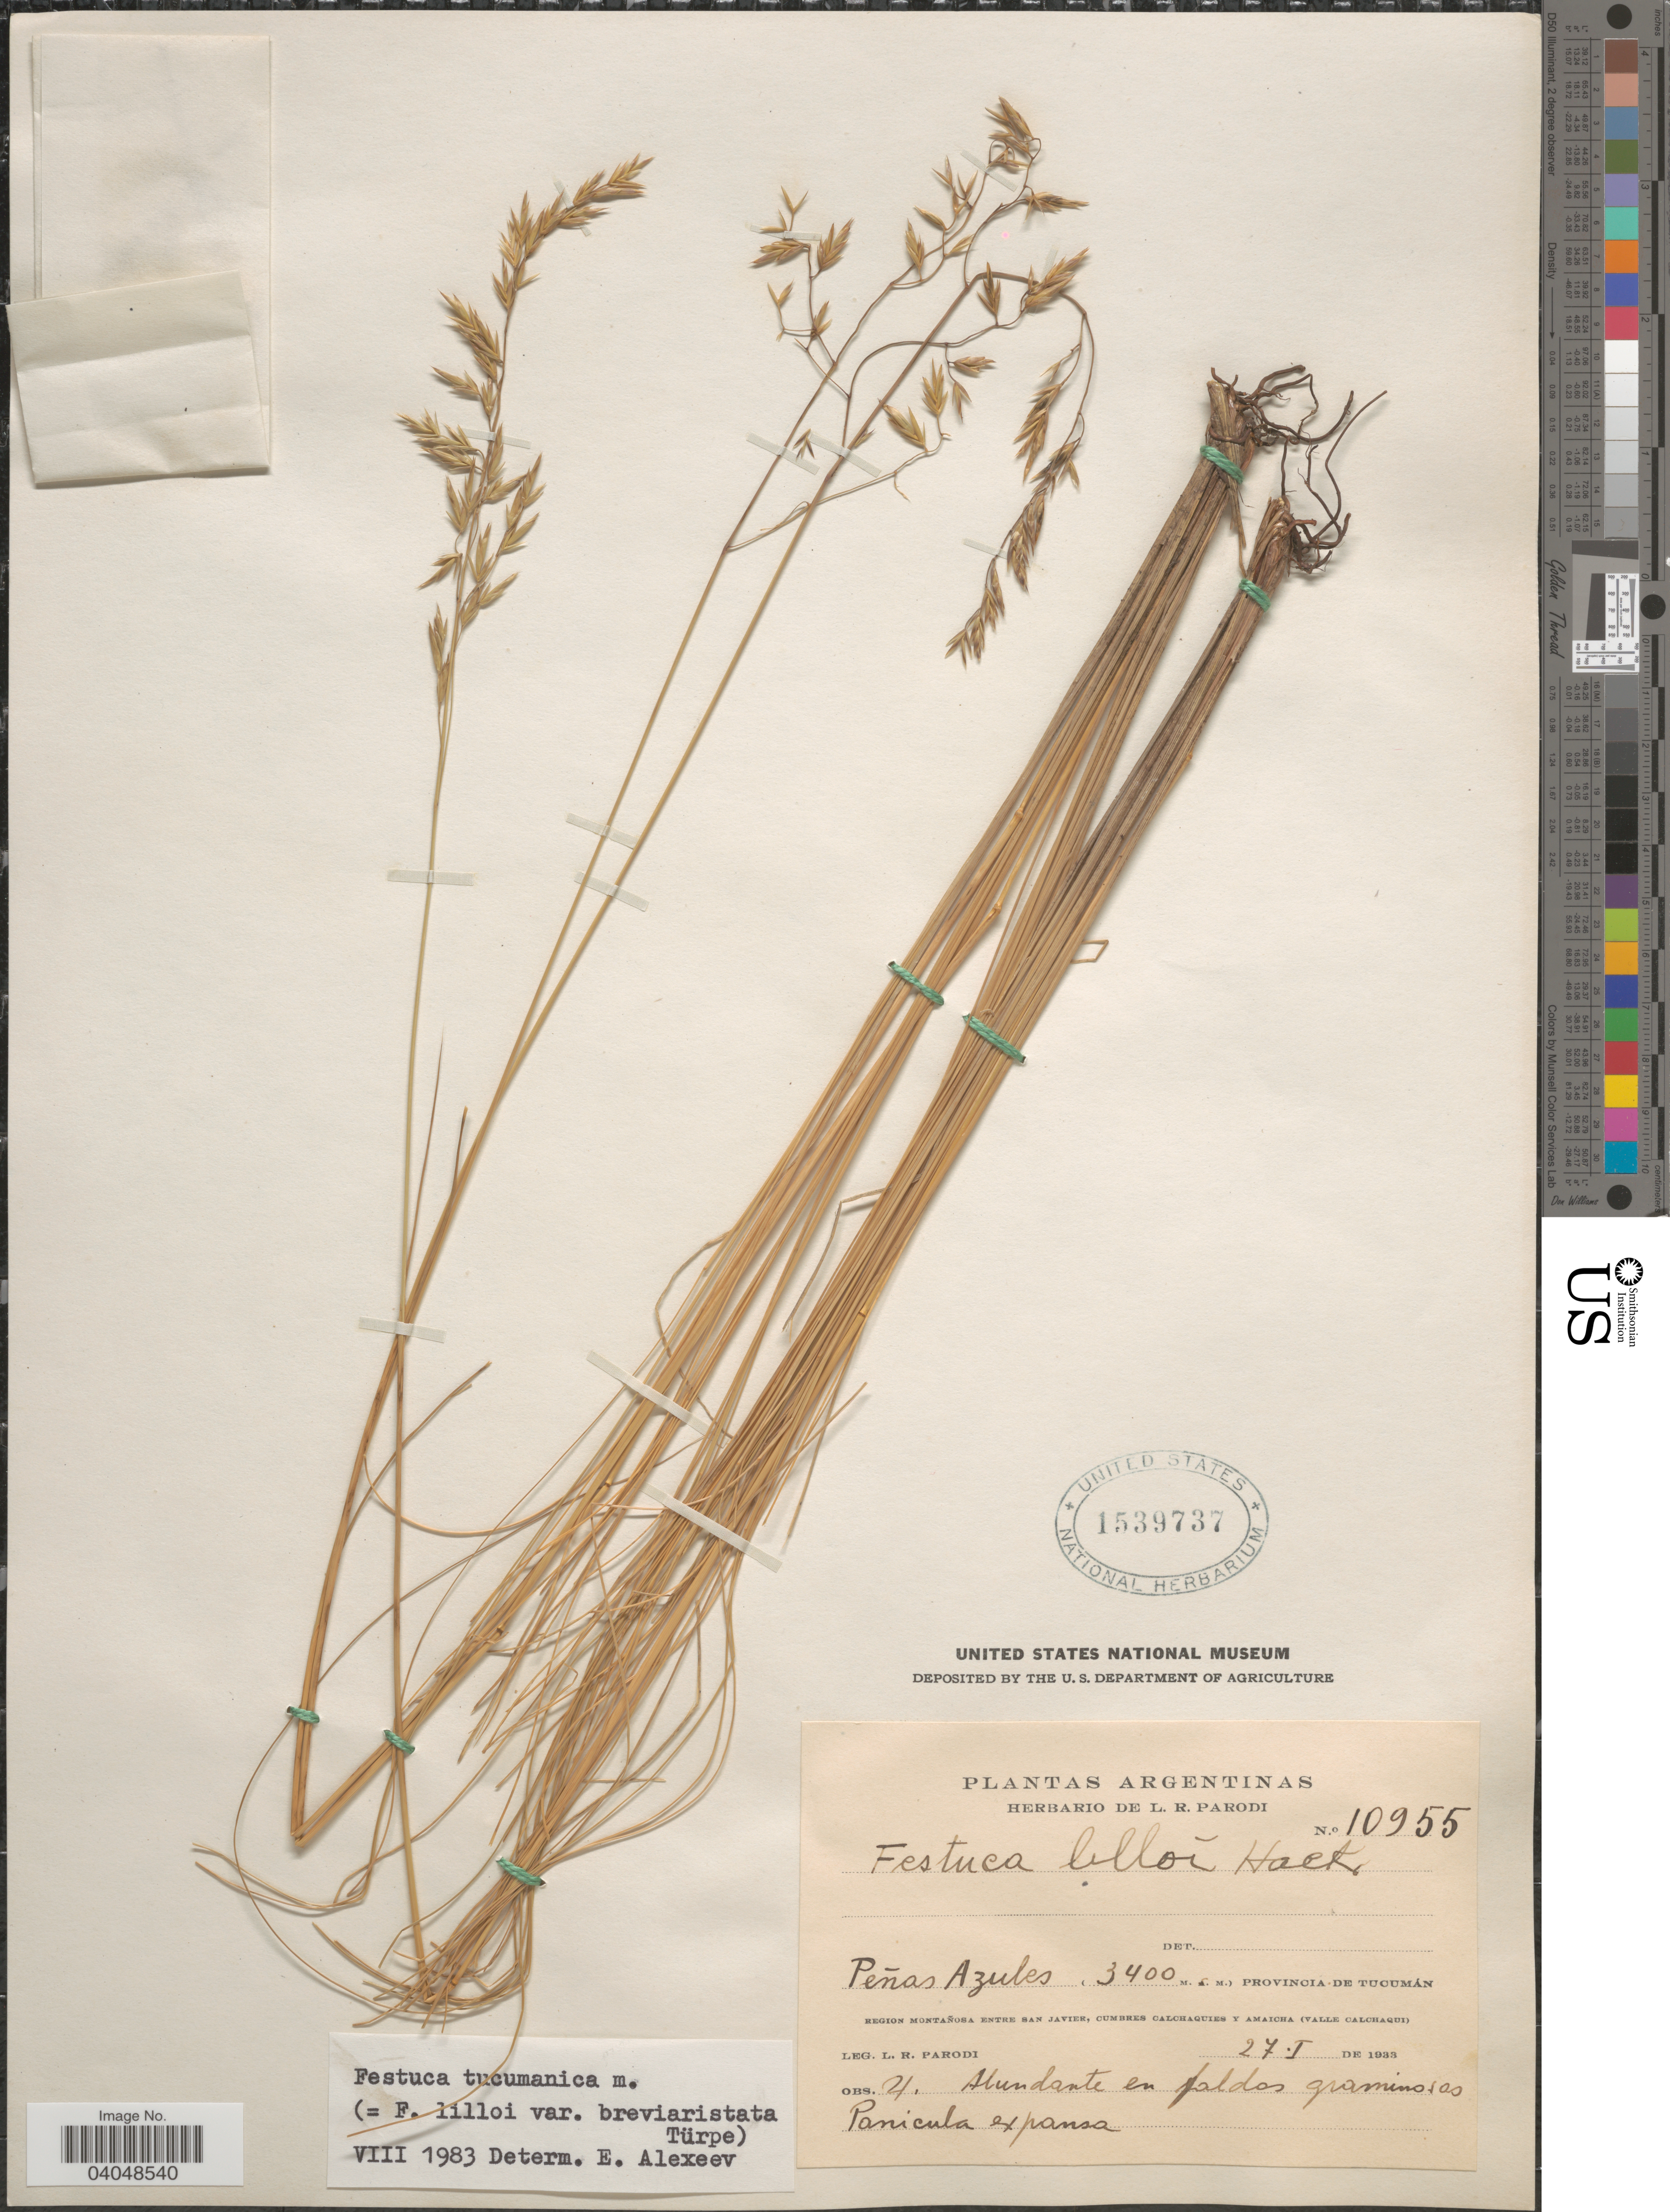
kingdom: Plantae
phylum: Tracheophyta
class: Liliopsida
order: Poales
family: Poaceae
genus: Festuca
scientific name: Festuca tucumanica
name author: E.B. Alexeev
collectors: L. R. Parodi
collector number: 10955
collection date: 1933-01-27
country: Argentina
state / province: Tucuman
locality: Peñas Azules. Region Montañosa entre San Javier, cumbres Calchaquies y Amaicha (Valle Calchaqui).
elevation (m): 3400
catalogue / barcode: US 1539737